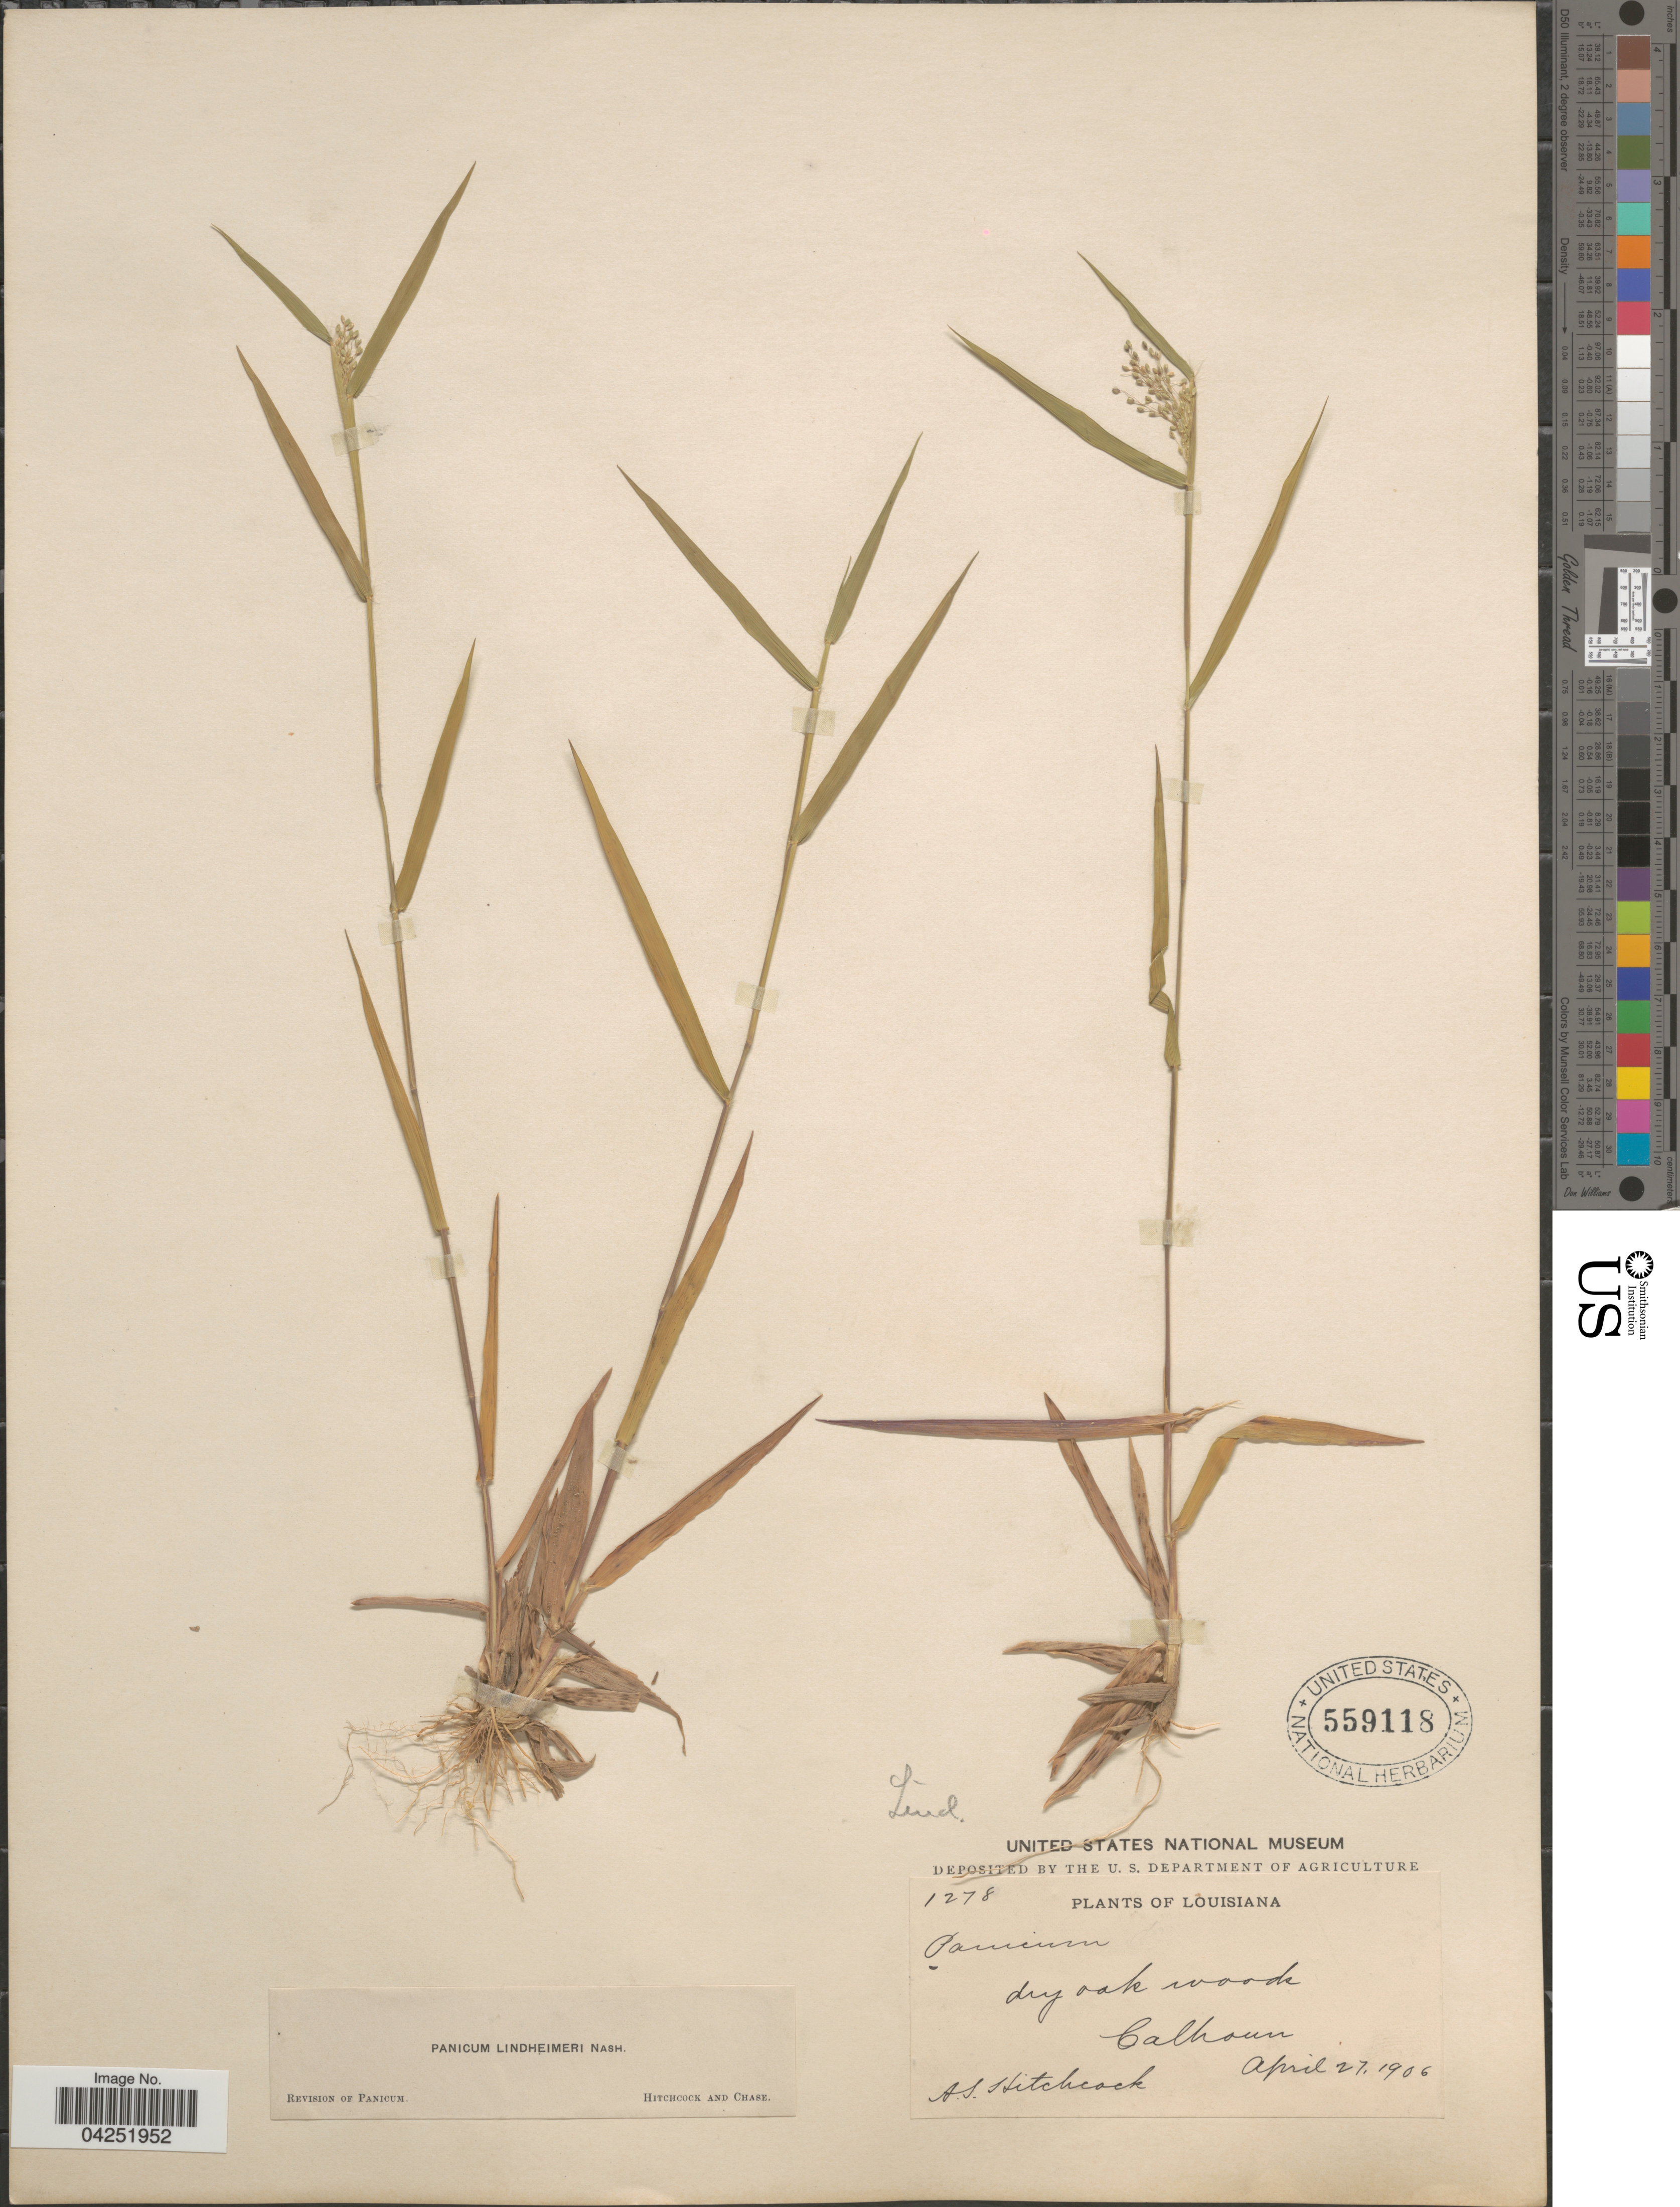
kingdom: Plantae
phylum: Tracheophyta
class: Liliopsida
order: Poales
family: Poaceae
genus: Dichanthelium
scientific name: Dichanthelium acuminatum var. lindheimeri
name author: (Nash) Gould & C.A. Clark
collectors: A. S. Hitchcock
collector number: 1278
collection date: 1906-04-27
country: United States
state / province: Louisiana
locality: Dry oak woods Calhoun.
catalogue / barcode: US 559118